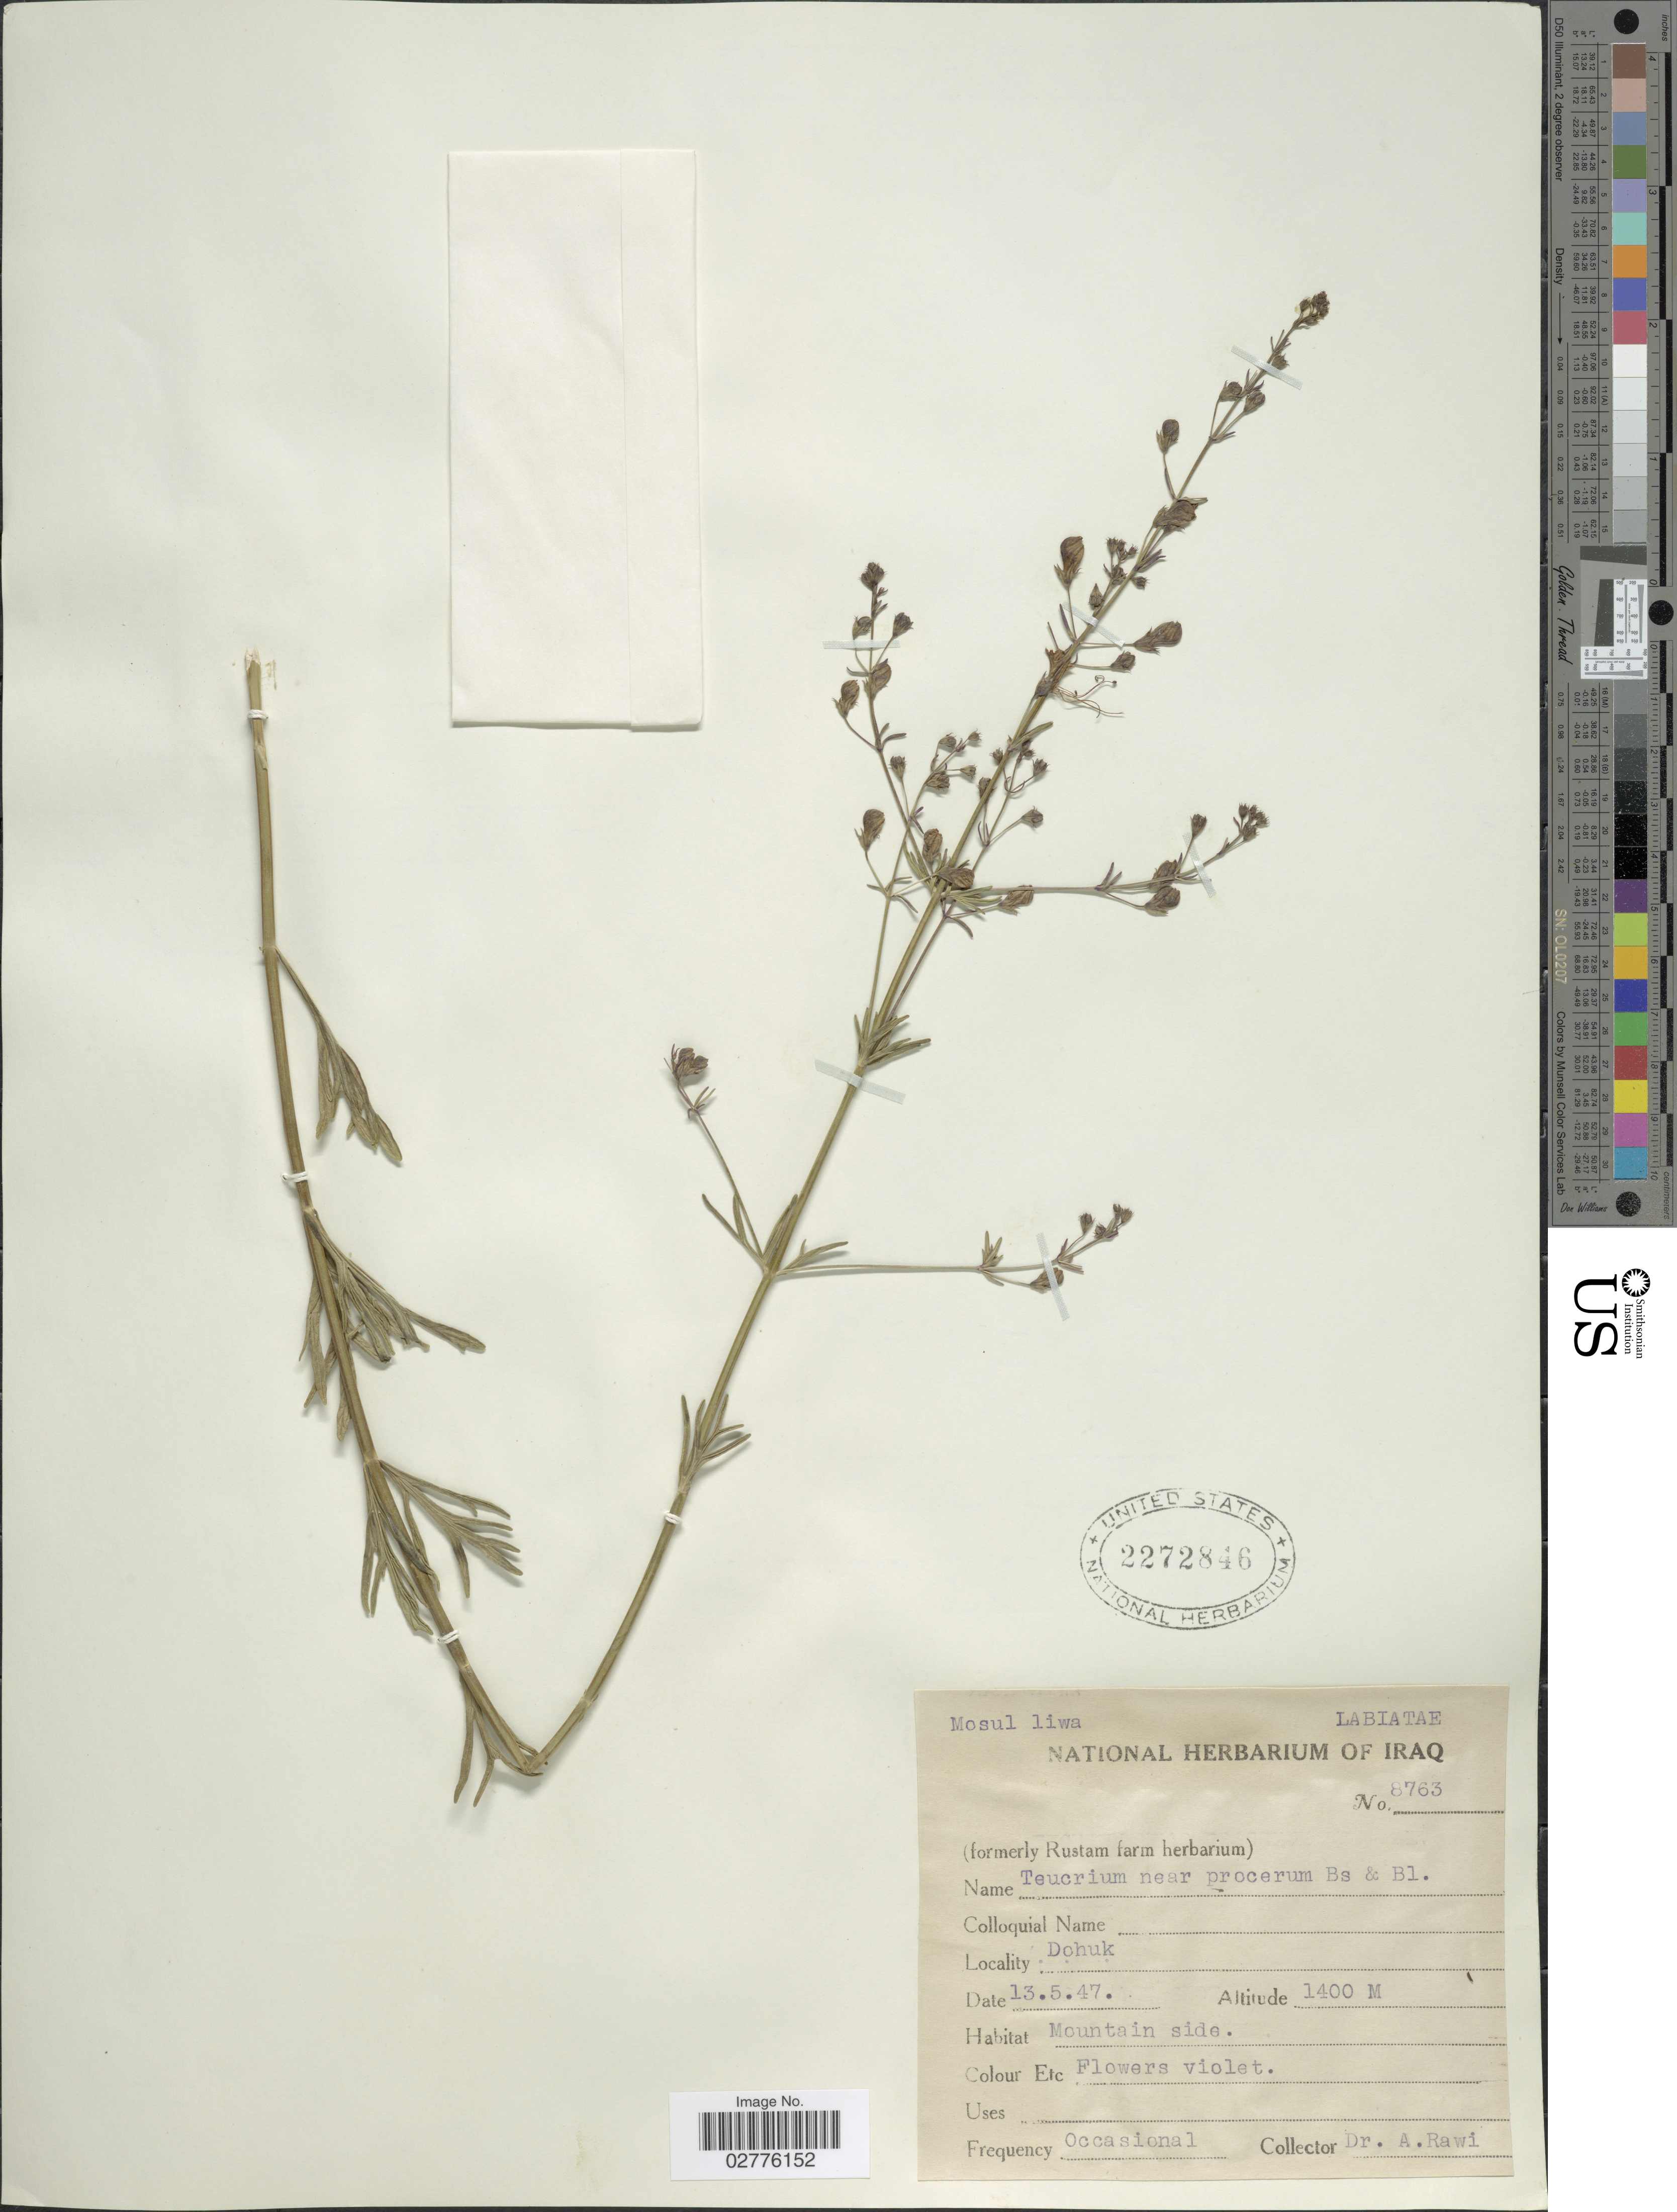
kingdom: Plantae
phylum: Tracheophyta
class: Magnoliopsida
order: Lamiales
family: Lamiaceae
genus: Teucrium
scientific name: Teucrium procerum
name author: Boiss. & Blanche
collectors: A. Rawi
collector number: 8763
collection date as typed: Transcribed d/m/y: 13/5/47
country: Iraq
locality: Dohuk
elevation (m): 1400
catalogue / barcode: US 2272846